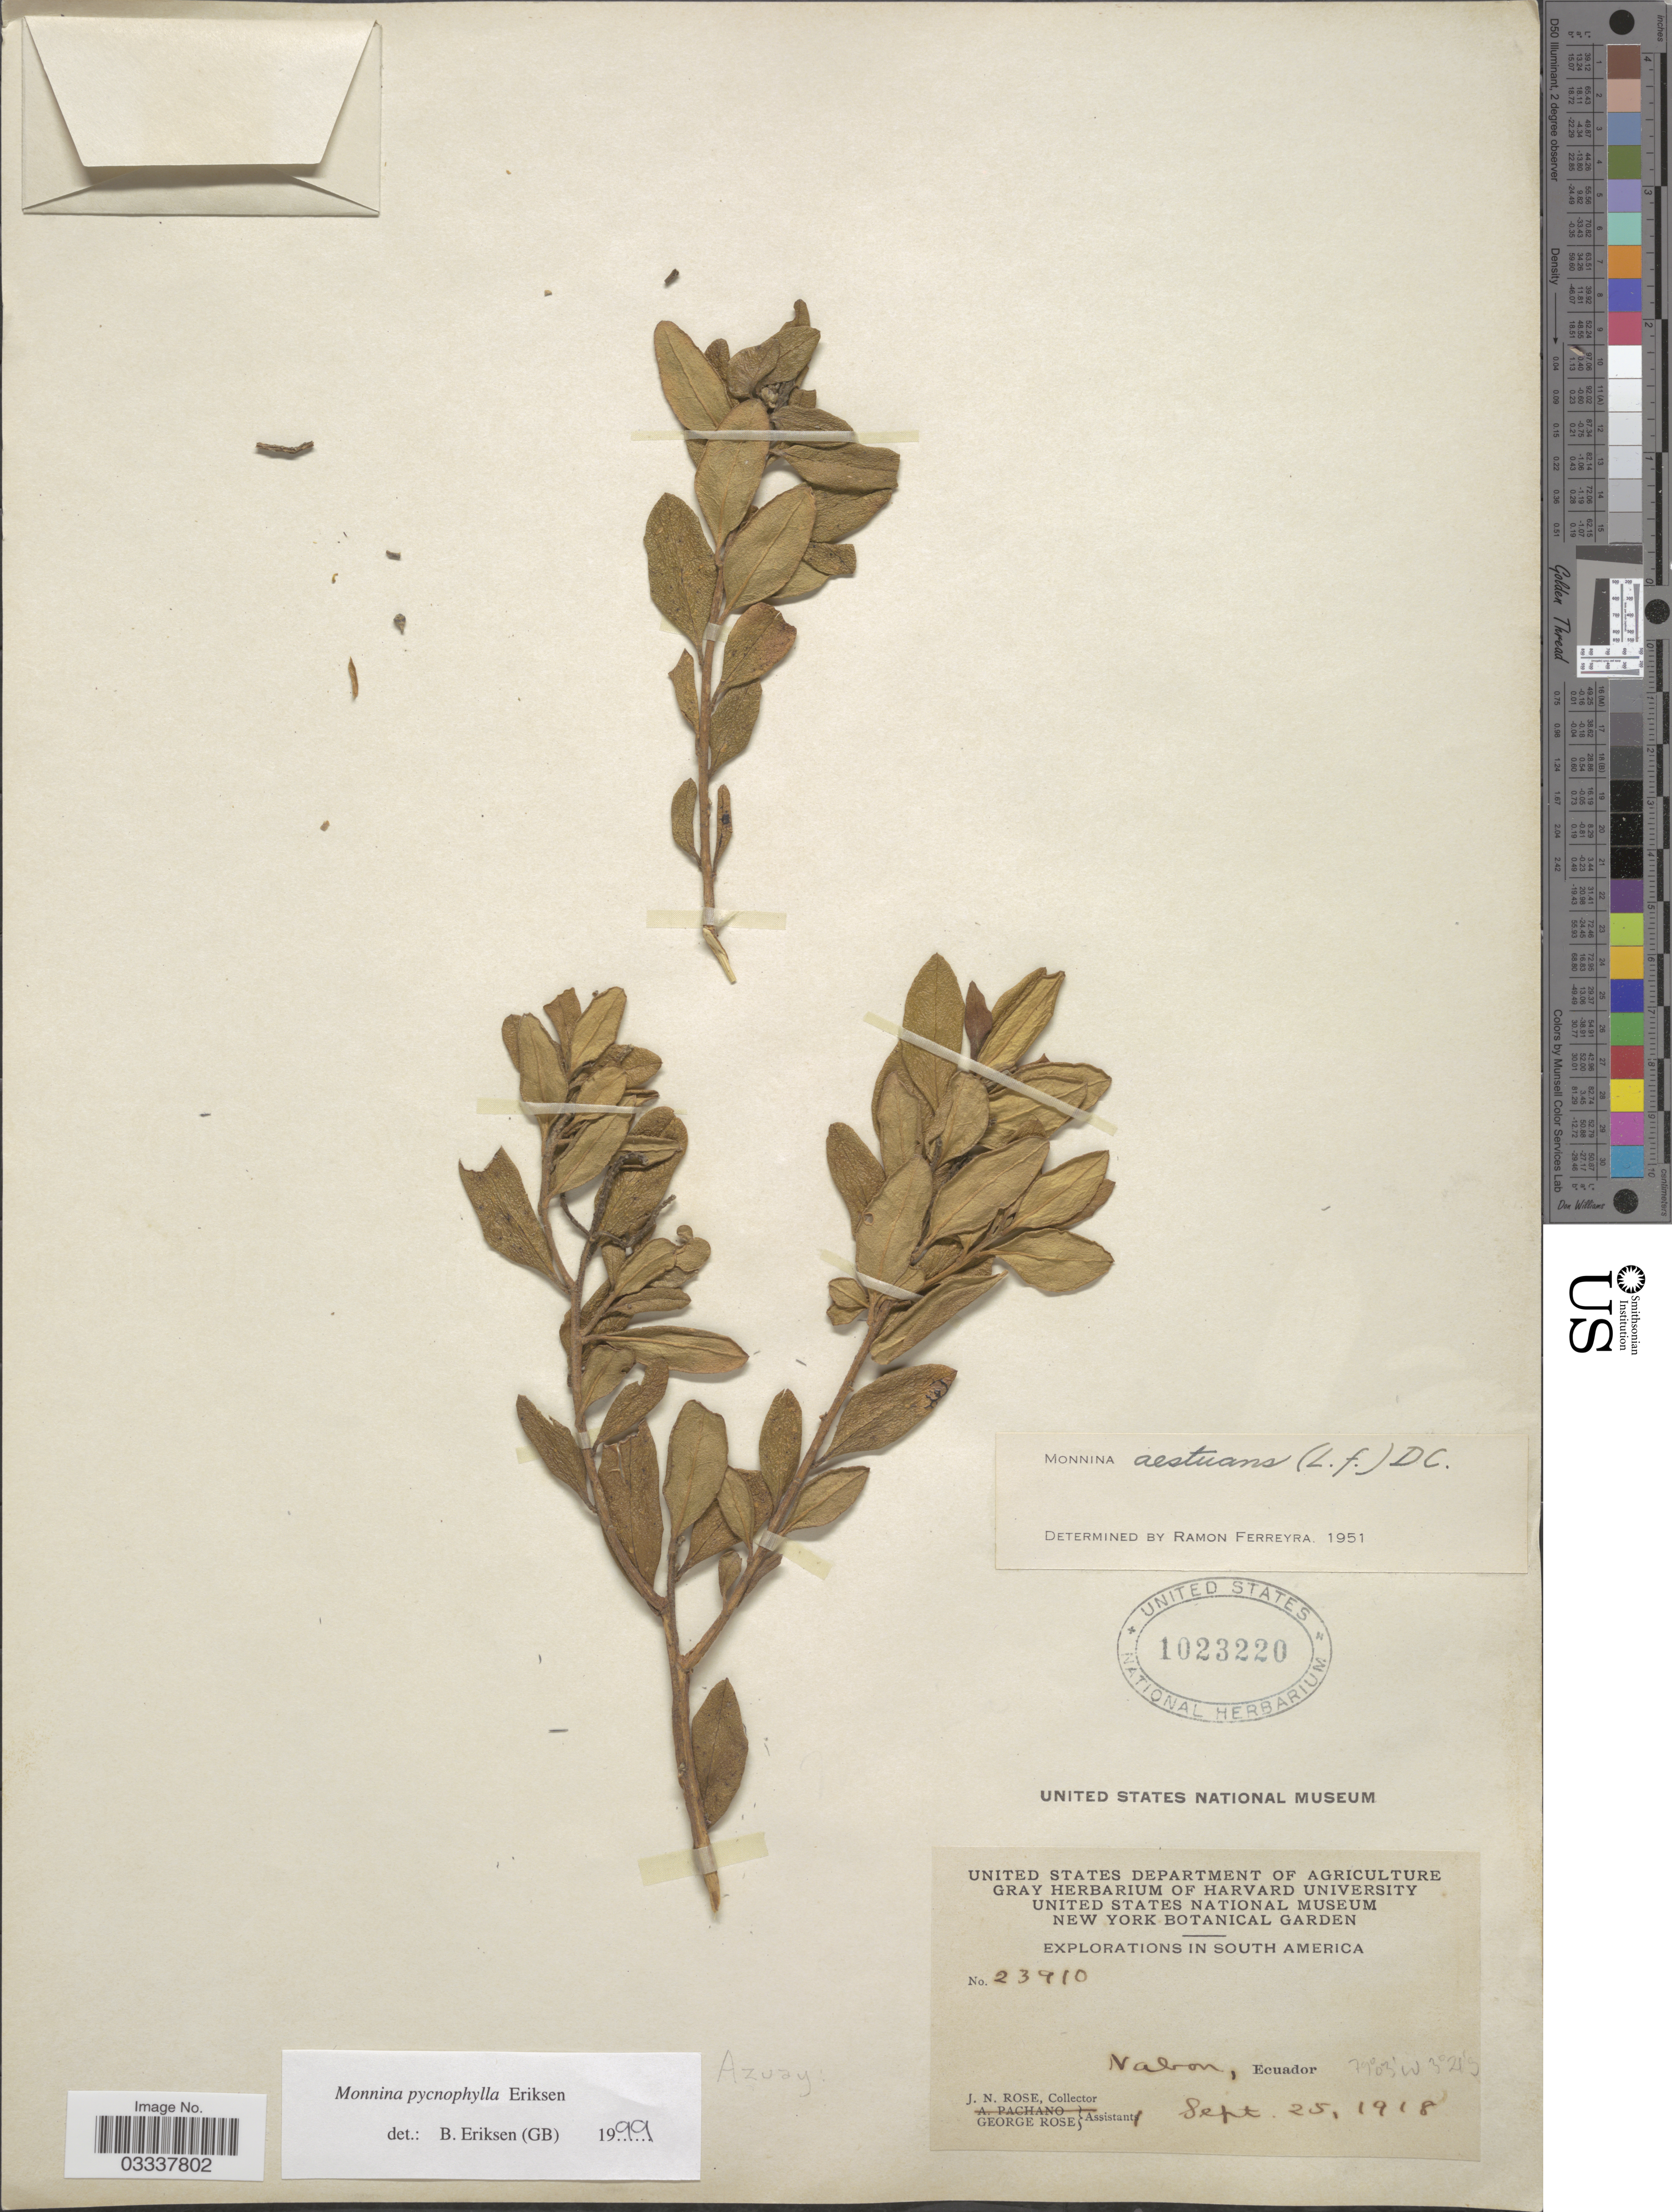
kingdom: Plantae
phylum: Tracheophyta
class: Magnoliopsida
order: Fabales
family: Polygalaceae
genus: Monnina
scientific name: Monnina pycnophylla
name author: B. Eriksen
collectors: J. N. Rose & G. Rose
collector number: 23910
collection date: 1918-09-25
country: Ecuador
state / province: Azuay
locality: Nabon.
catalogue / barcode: US 1023220